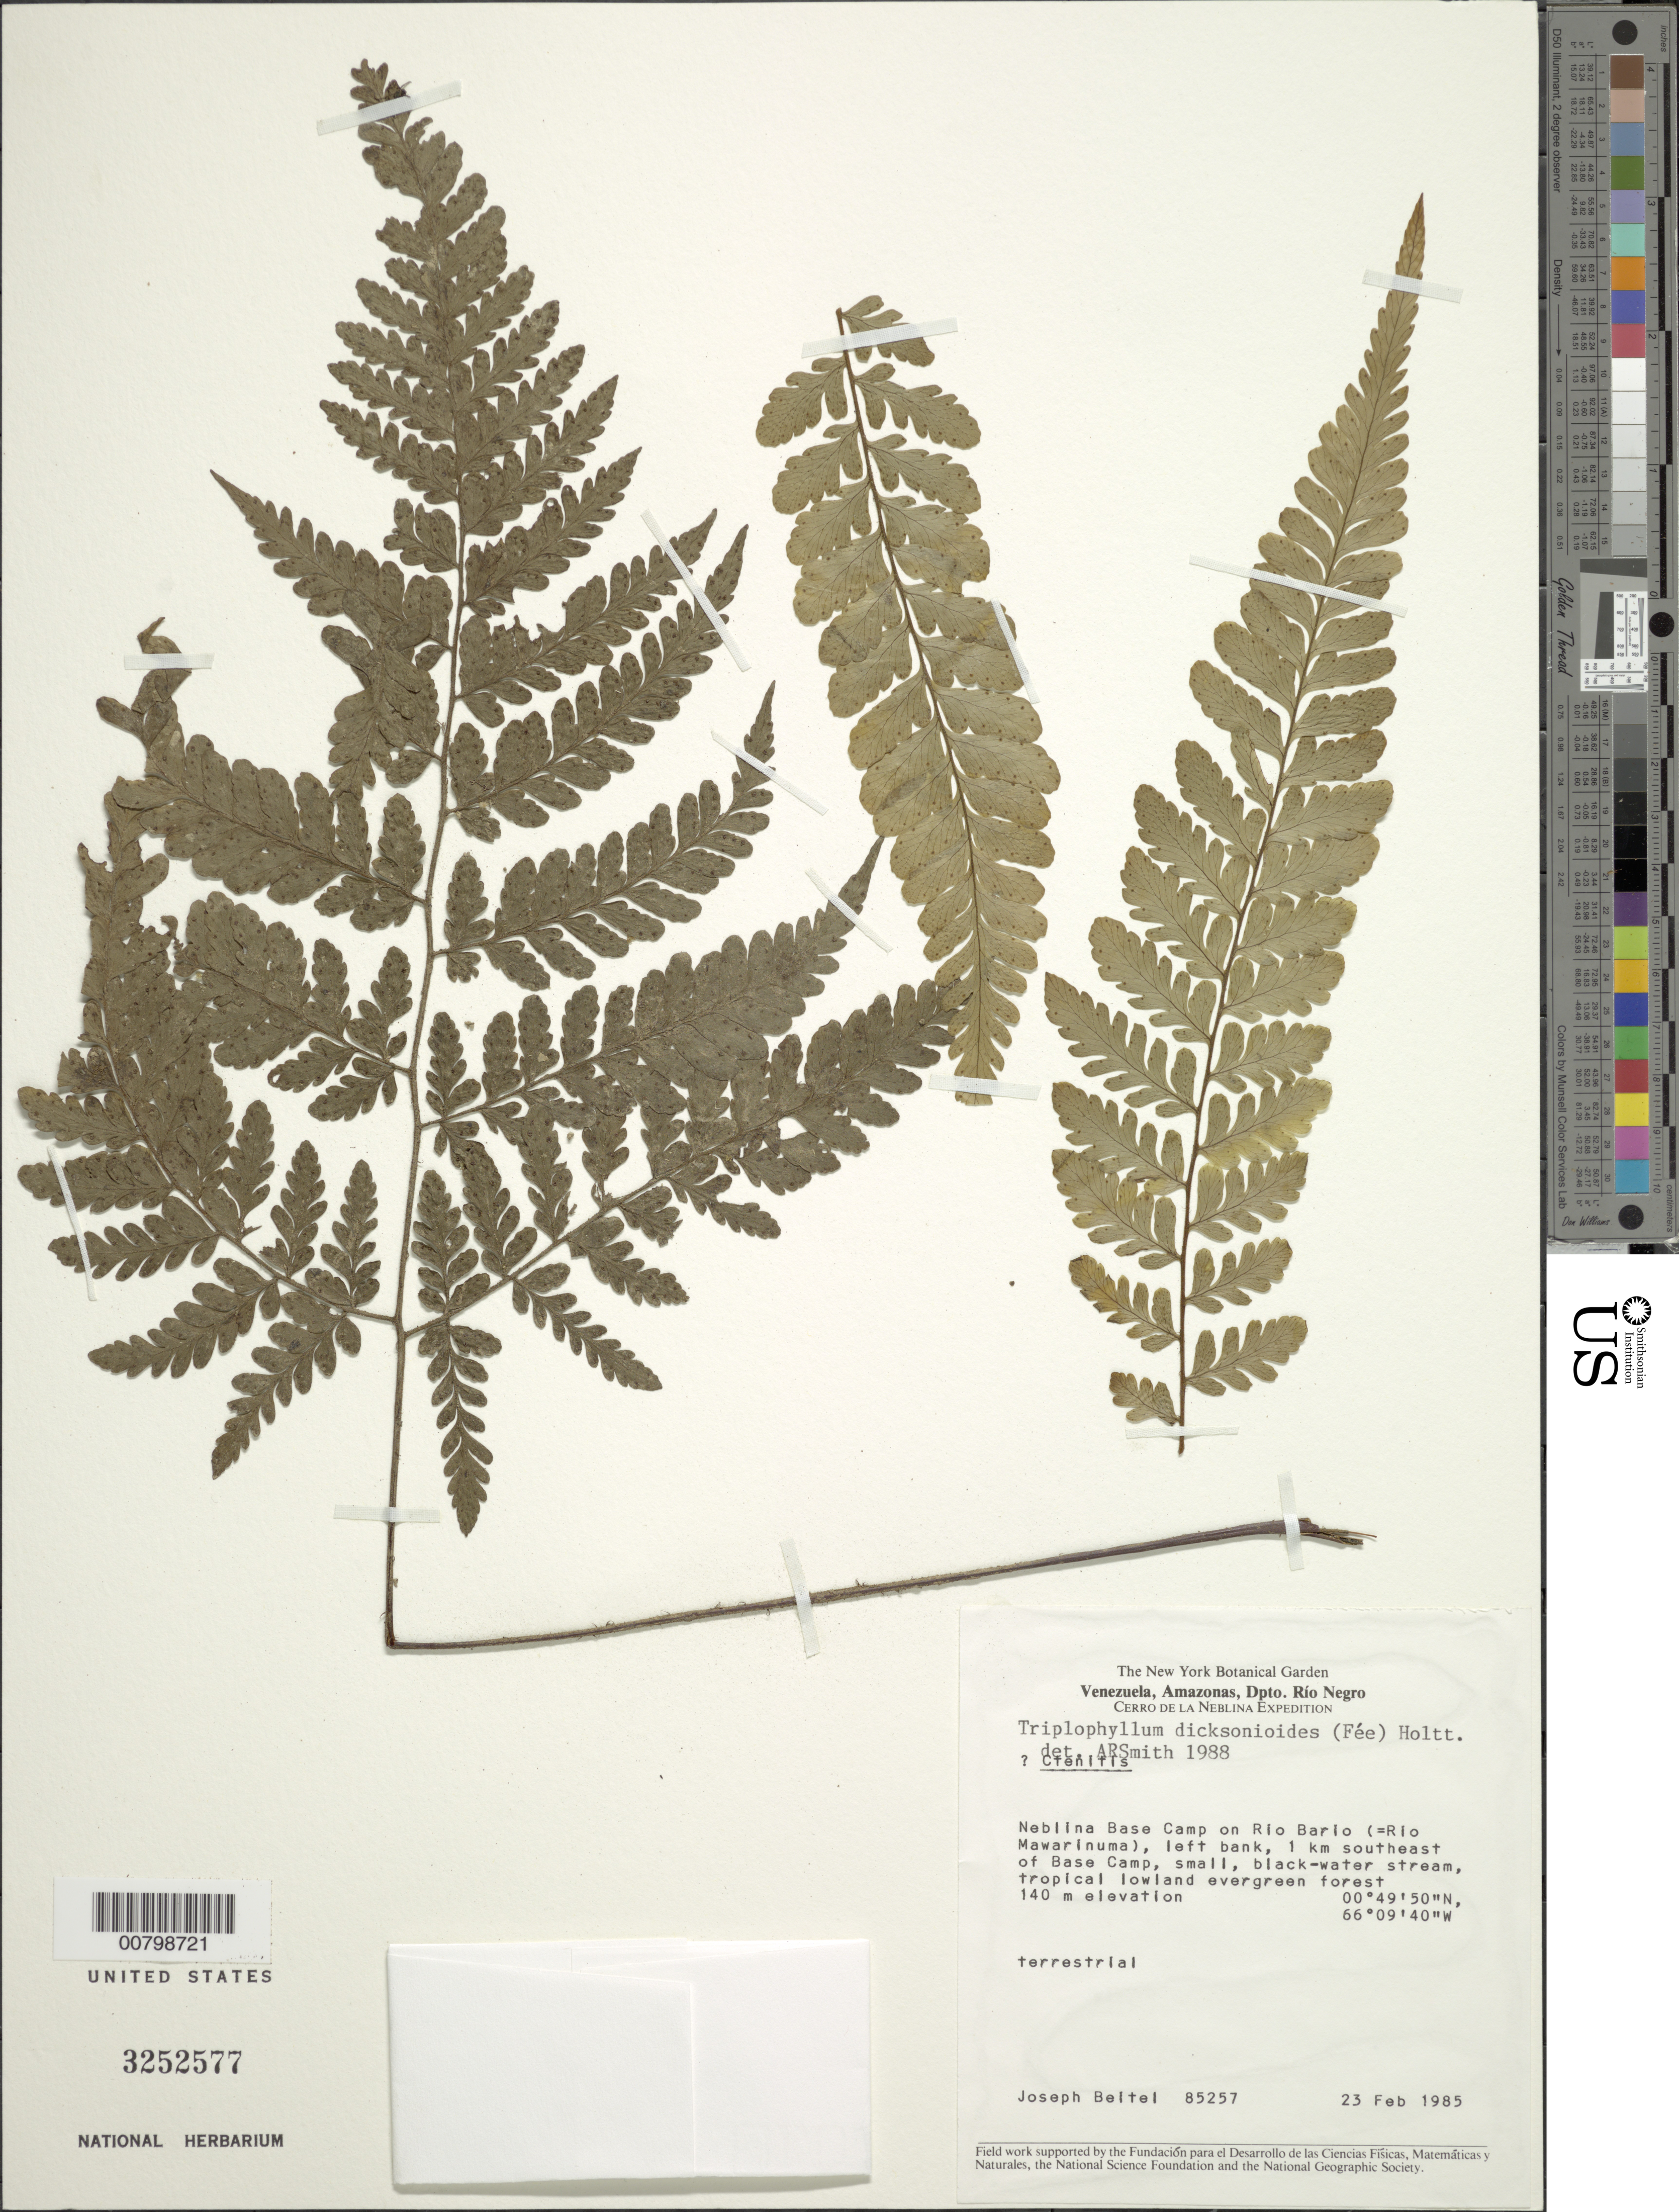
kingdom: Plantae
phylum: Tracheophyta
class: Polypodiopsida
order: Polypodiales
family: Tectariaceae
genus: Triplophyllum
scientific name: Triplophyllum dicksonioides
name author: (Fée) Holttum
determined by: Smith, Alan R., (UC)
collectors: J. M. Beitel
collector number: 85257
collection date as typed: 23-Feb-85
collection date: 1985-02-23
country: Venezuela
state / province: Amazonas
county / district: Río Negro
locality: Neblina Base Camp on Río Barío (Río Mawarinuma), left bank, 1 km SE of Base Camp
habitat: Small, black-water stream, tropical lowland evergreen forest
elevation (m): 140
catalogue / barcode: US 3252577